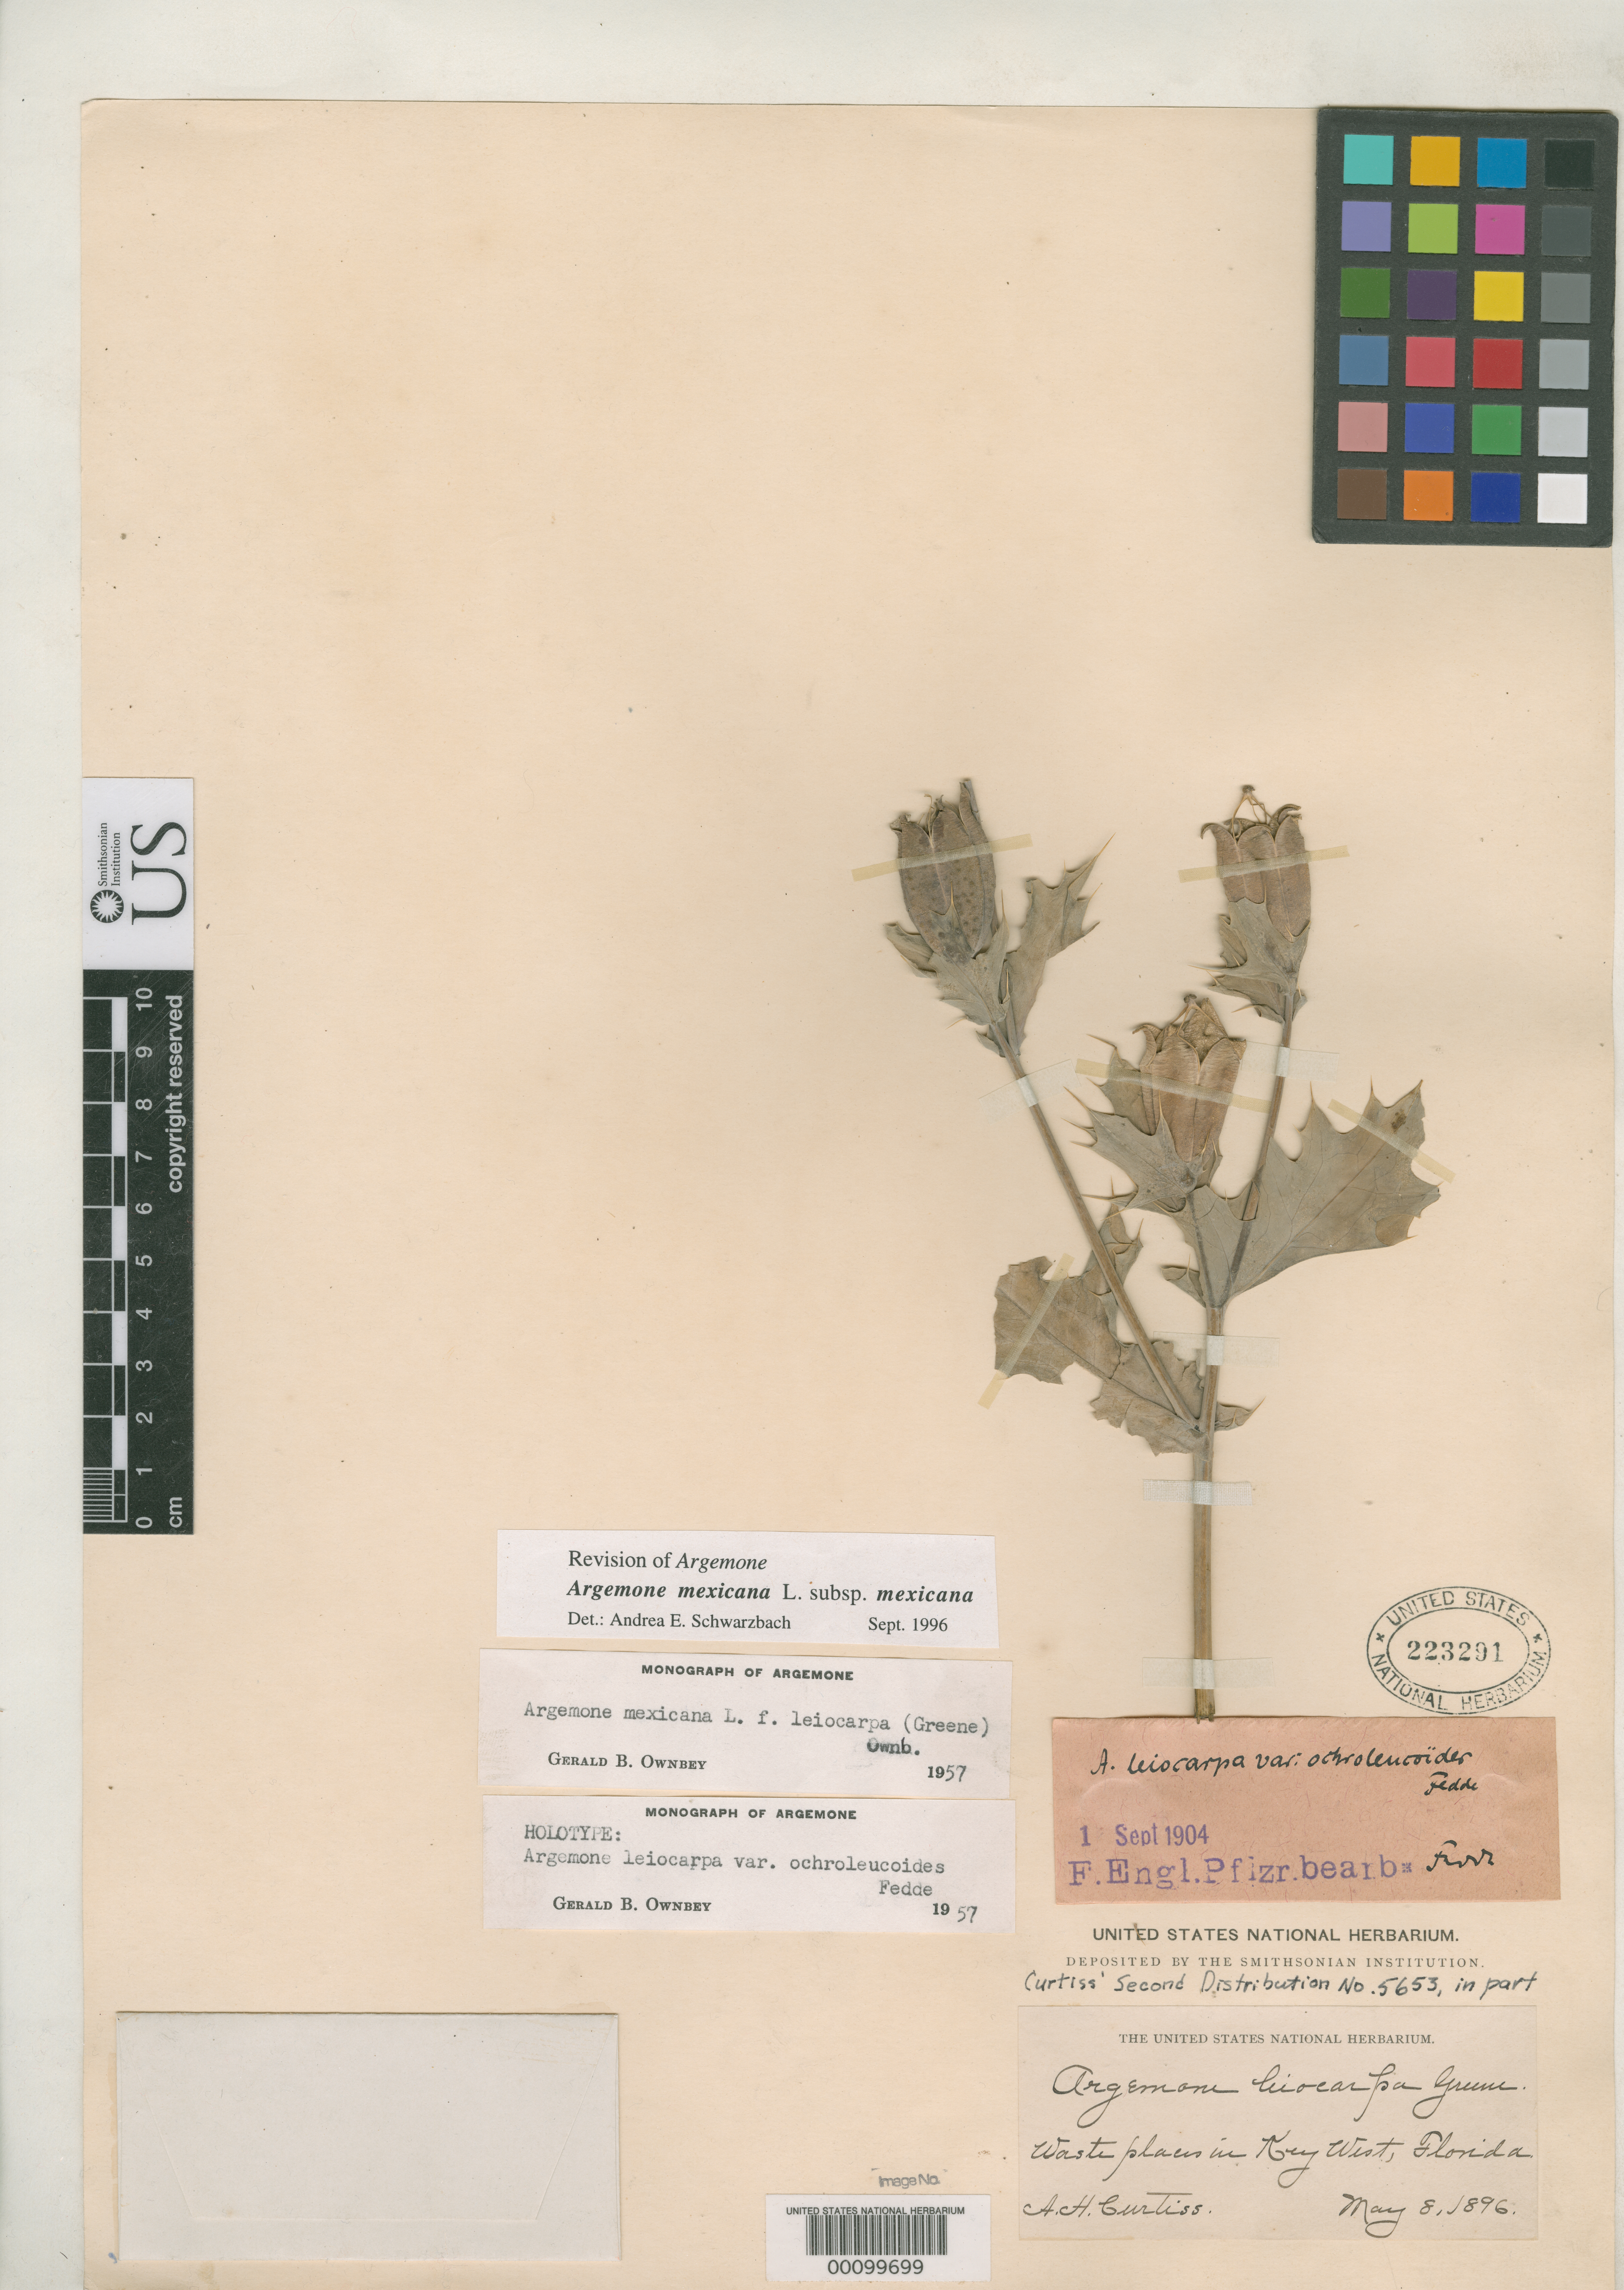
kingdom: Plantae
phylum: Tracheophyta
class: Magnoliopsida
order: Ranunculales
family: Papaveraceae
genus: Argemone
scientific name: Argemone leiocarpa var. ochroleucoides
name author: Fedde in Engl.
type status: Holotype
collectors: A. H. Curtiss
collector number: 5653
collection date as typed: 08 May 1896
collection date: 1896-05-08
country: United States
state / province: Florida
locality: Waste places in Key West.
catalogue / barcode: US 223291